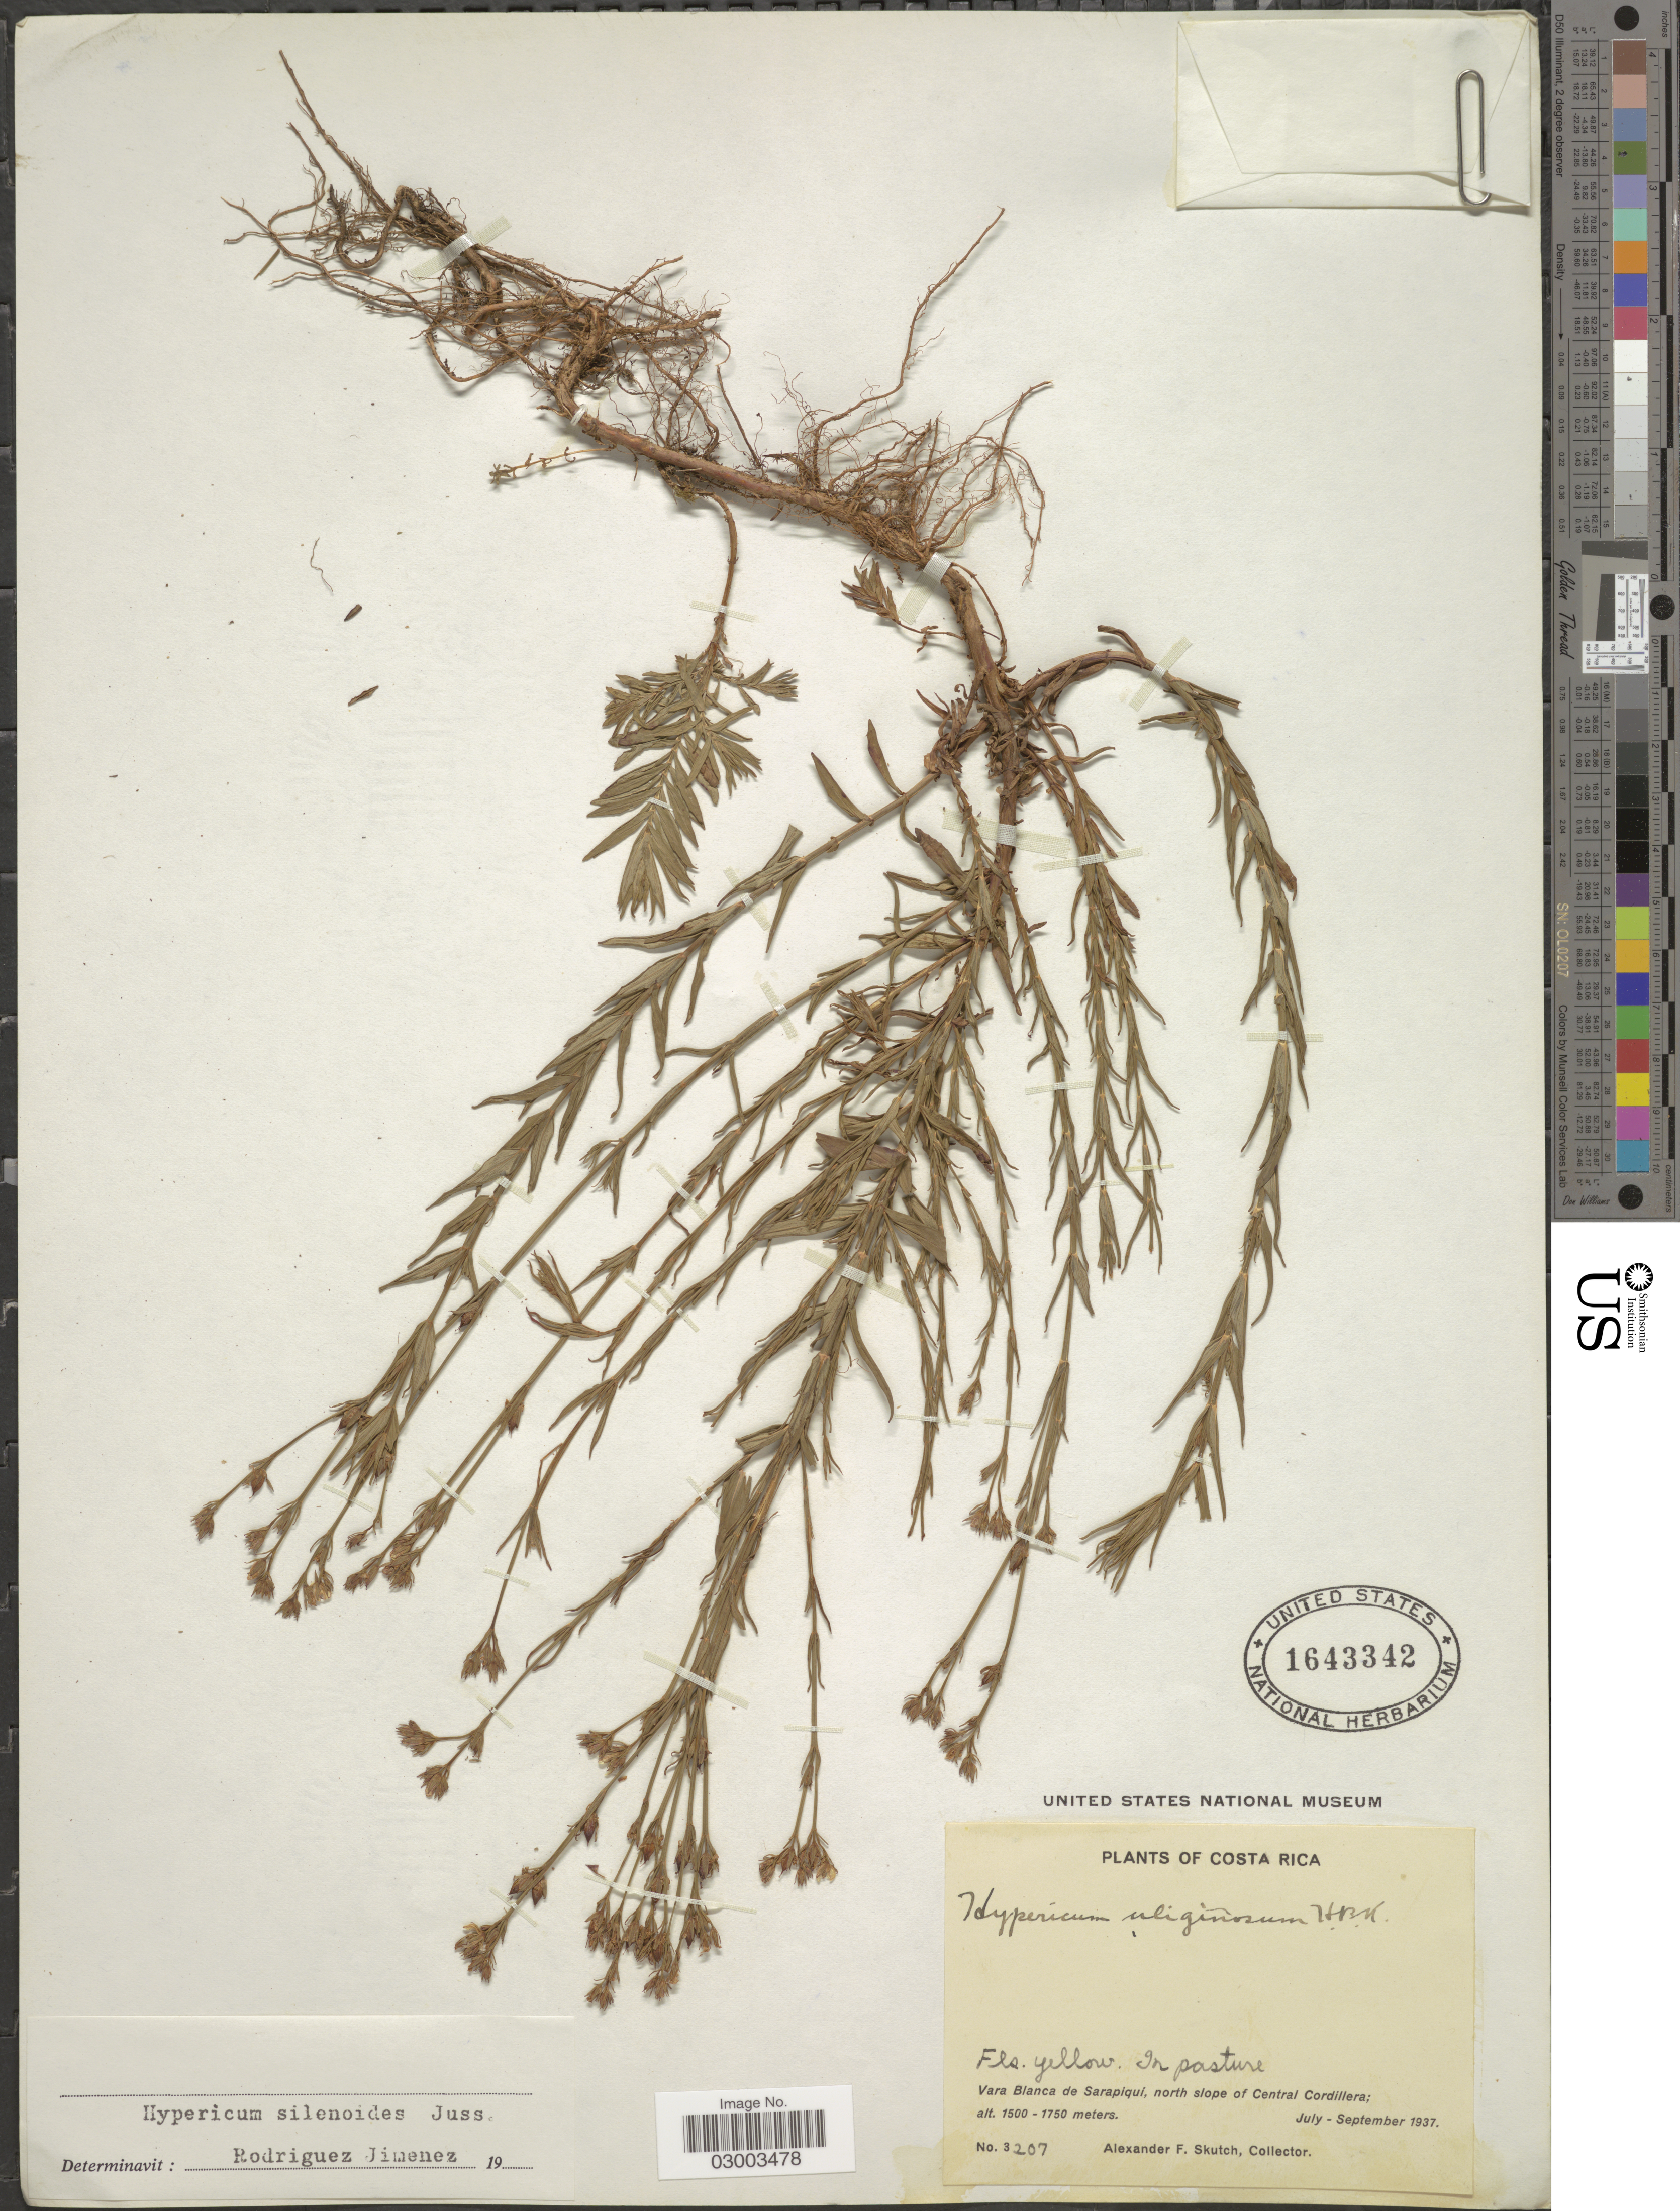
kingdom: Plantae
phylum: Tracheophyta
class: Magnoliopsida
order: Malpighiales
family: Hypericaceae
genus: Hypericum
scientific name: Hypericum silenoides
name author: Juss.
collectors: A. F. Skutch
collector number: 3207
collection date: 1937-07/1937-09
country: Costa Rica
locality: Vara Blanca de Sarapiqui, north slope of Central Cordillera.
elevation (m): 1500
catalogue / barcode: US 1643342